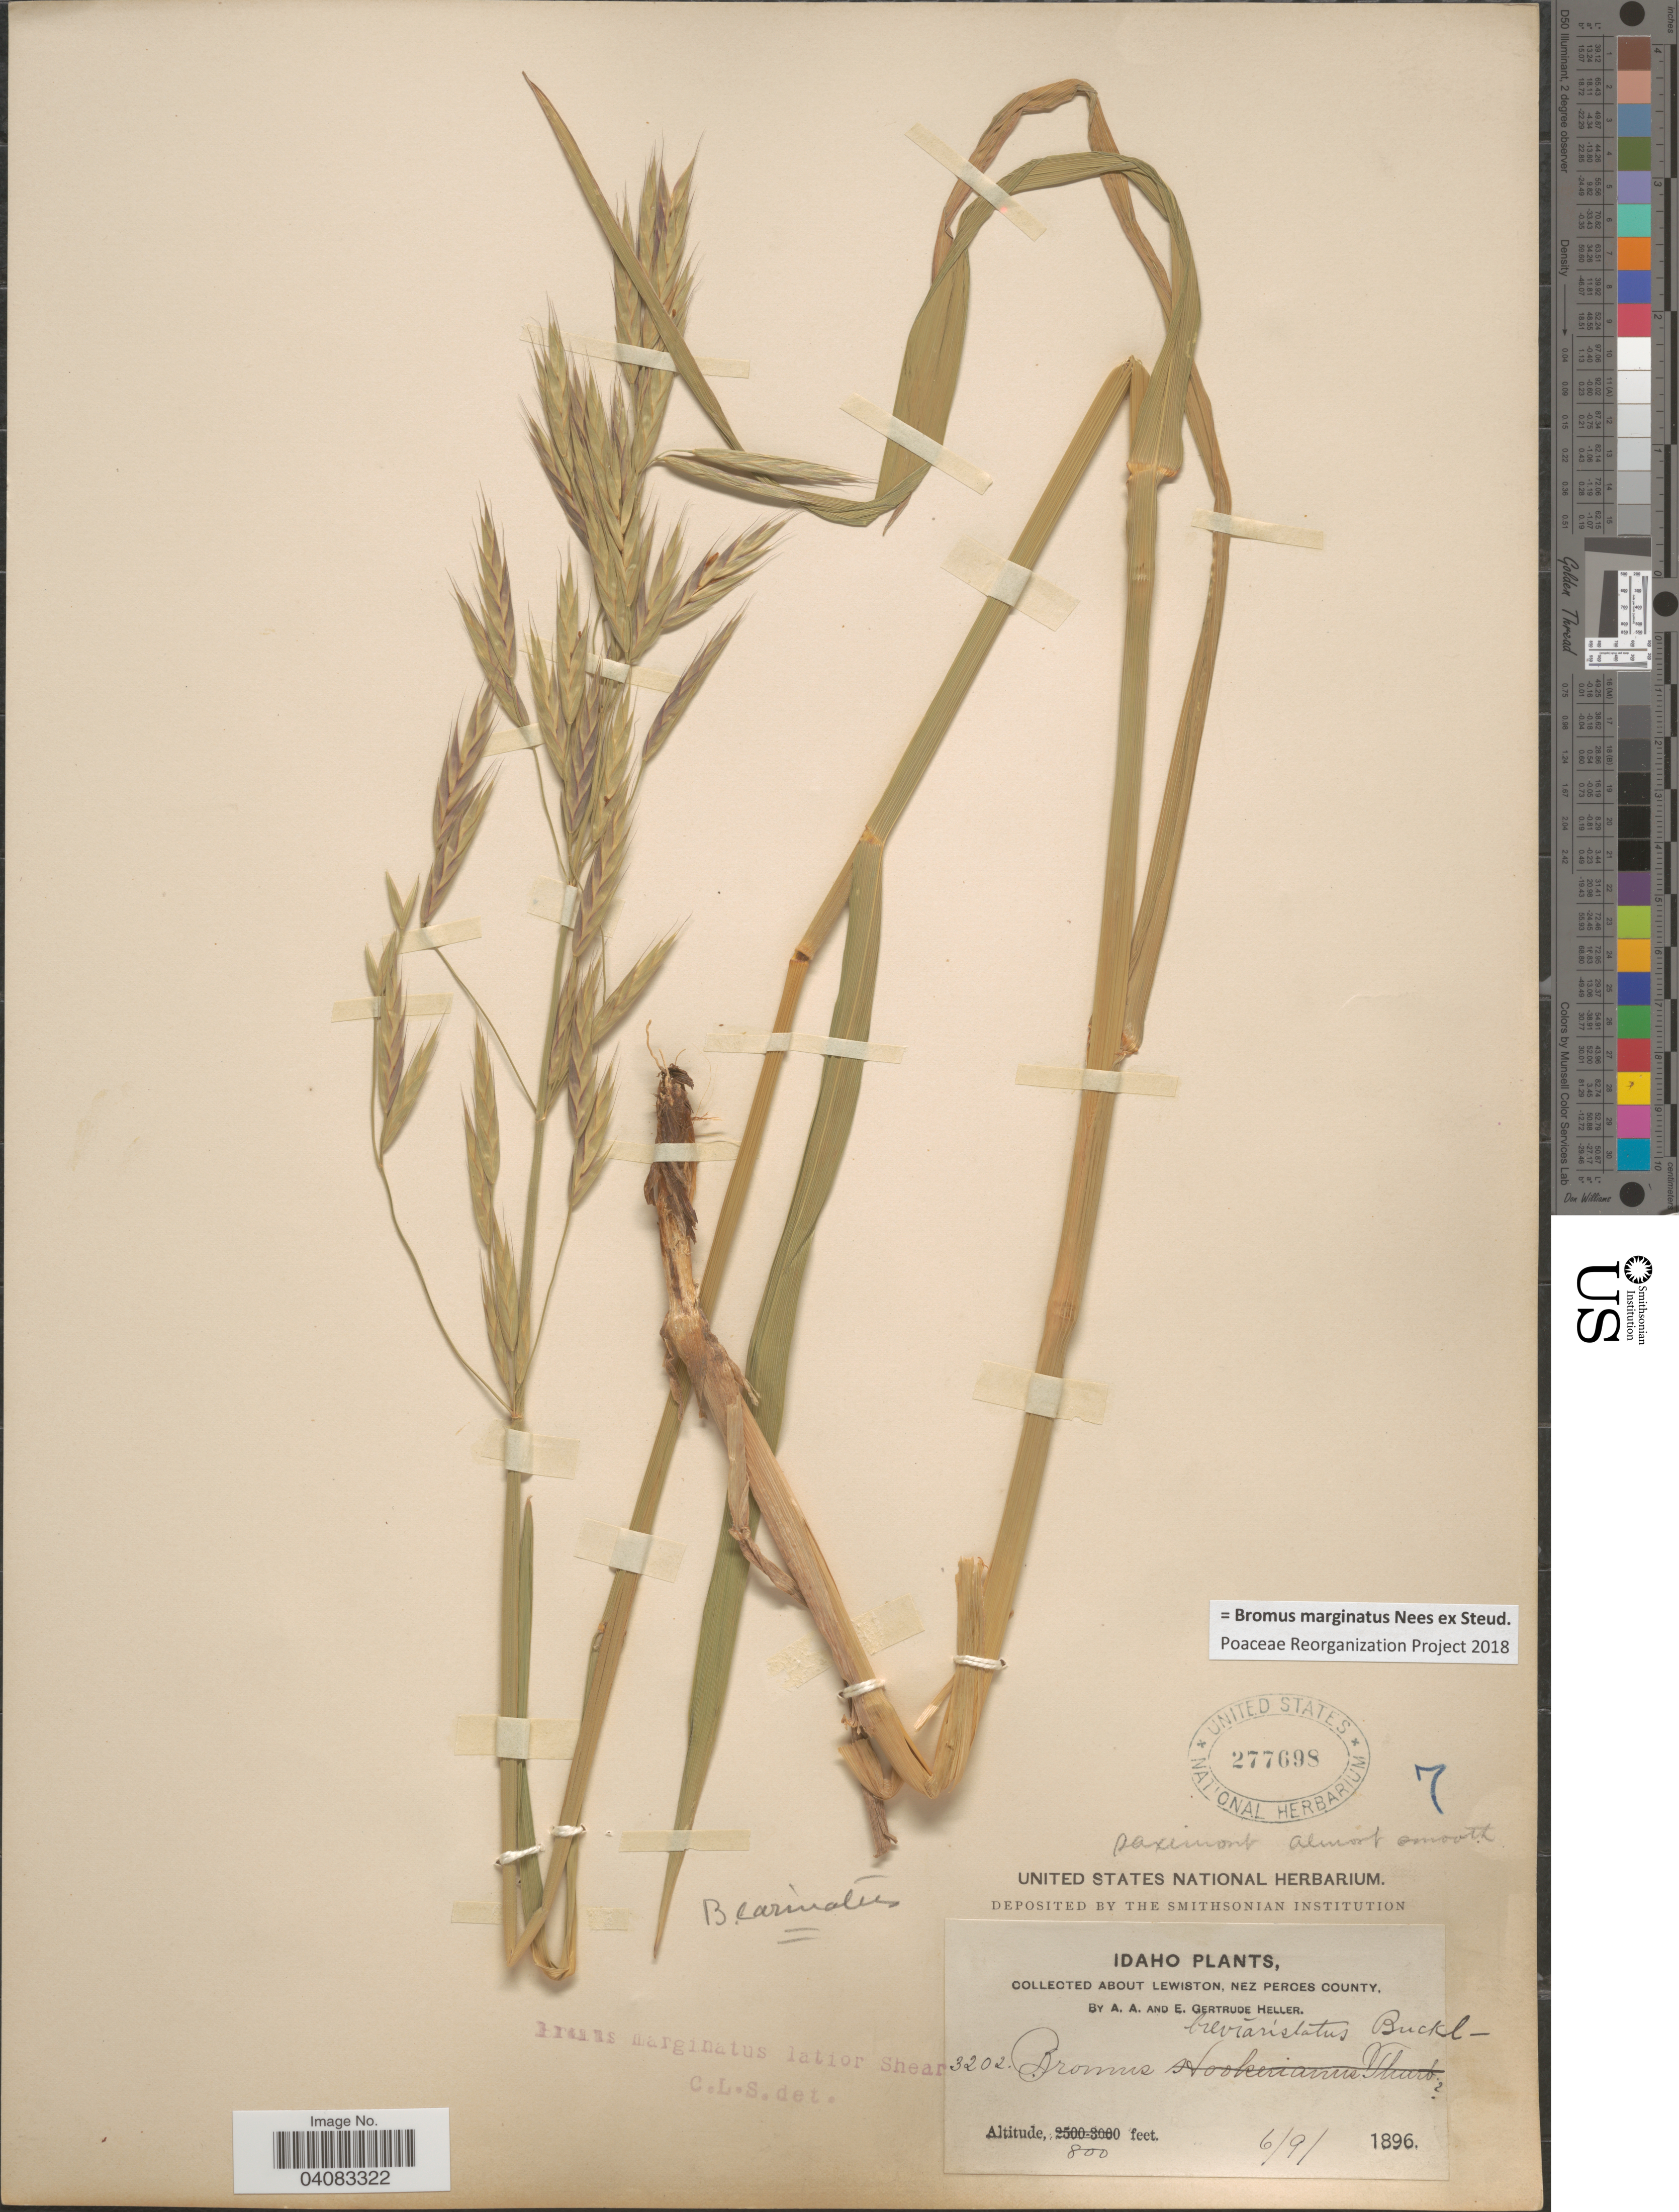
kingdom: Plantae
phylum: Tracheophyta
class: Liliopsida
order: Poales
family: Poaceae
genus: Bromus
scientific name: Bromus marginatus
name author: Nees ex Steud.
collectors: A. A. Heller & E. G. Heller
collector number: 3202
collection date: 1896-06-09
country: United States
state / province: Idaho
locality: About Lewiston, Nez Perces County.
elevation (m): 244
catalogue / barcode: US 277698